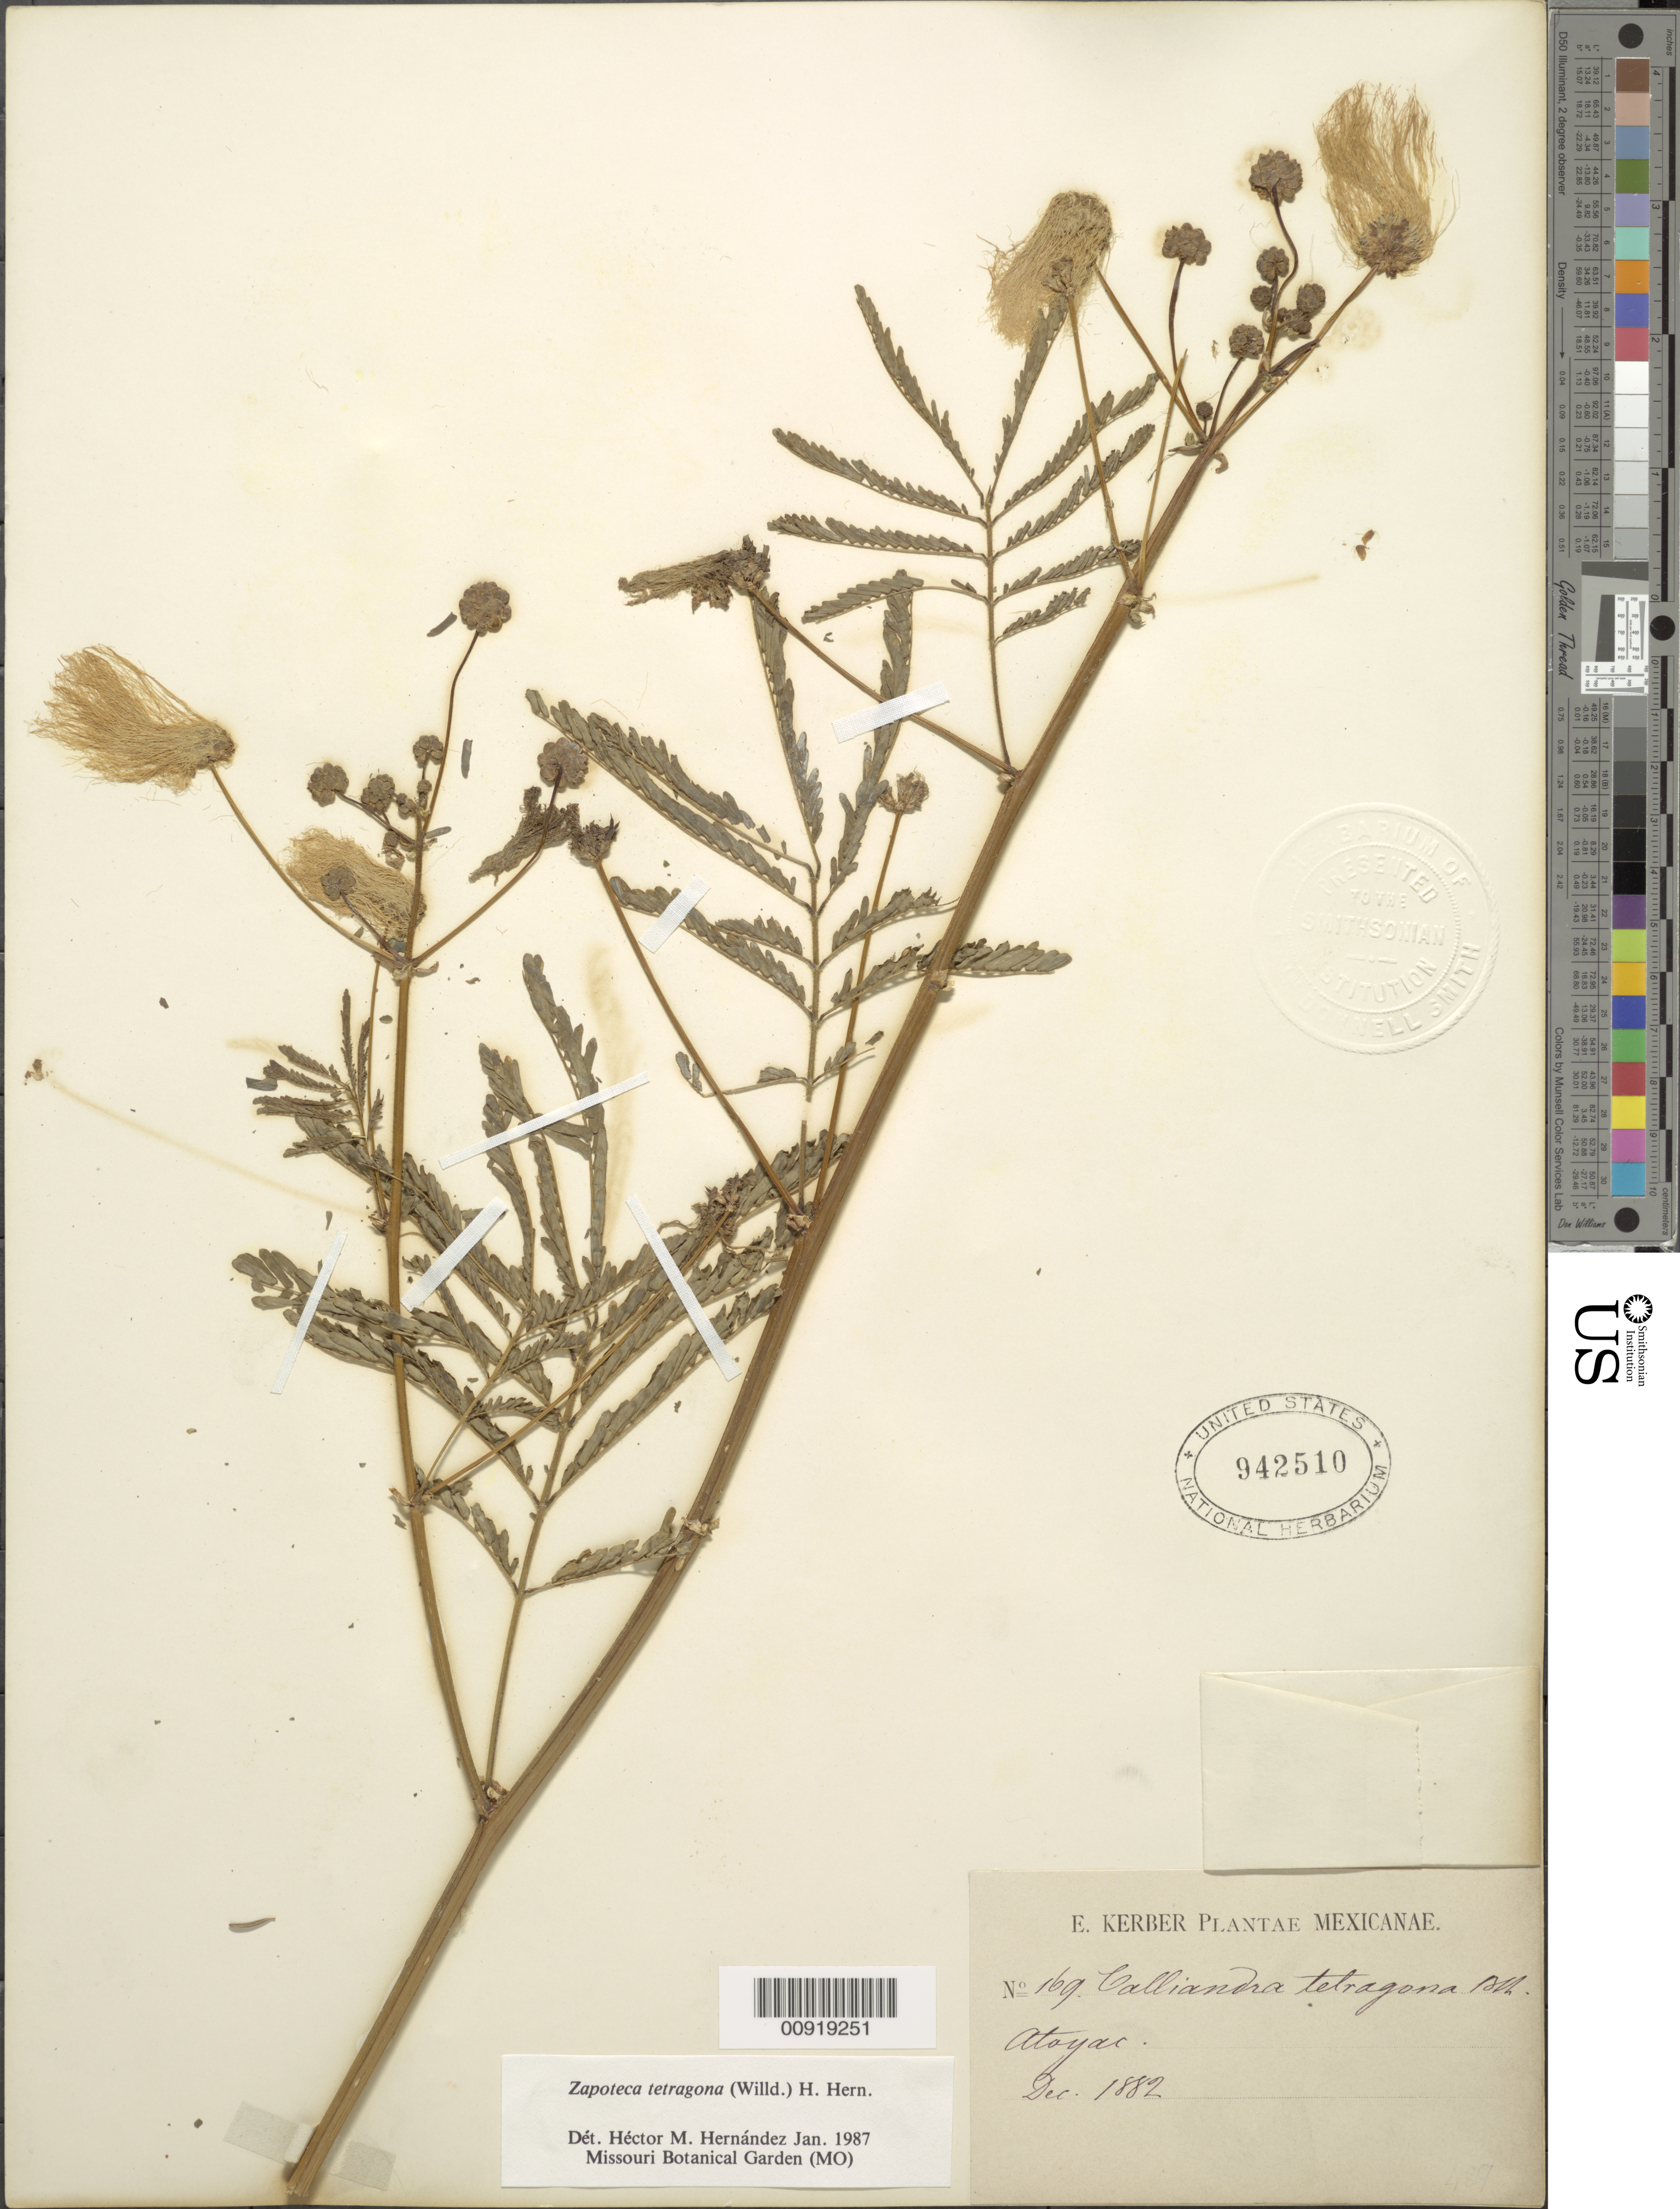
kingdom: Plantae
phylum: Tracheophyta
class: Magnoliopsida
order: Fabales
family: Fabaceae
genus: Zapoteca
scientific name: Zapoteca tetragona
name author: (Willd.) H.M. Hern.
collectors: E. Kerber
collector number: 169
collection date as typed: Dec 1882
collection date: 1882-12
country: Mexico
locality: Atoyac.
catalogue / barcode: US 942510